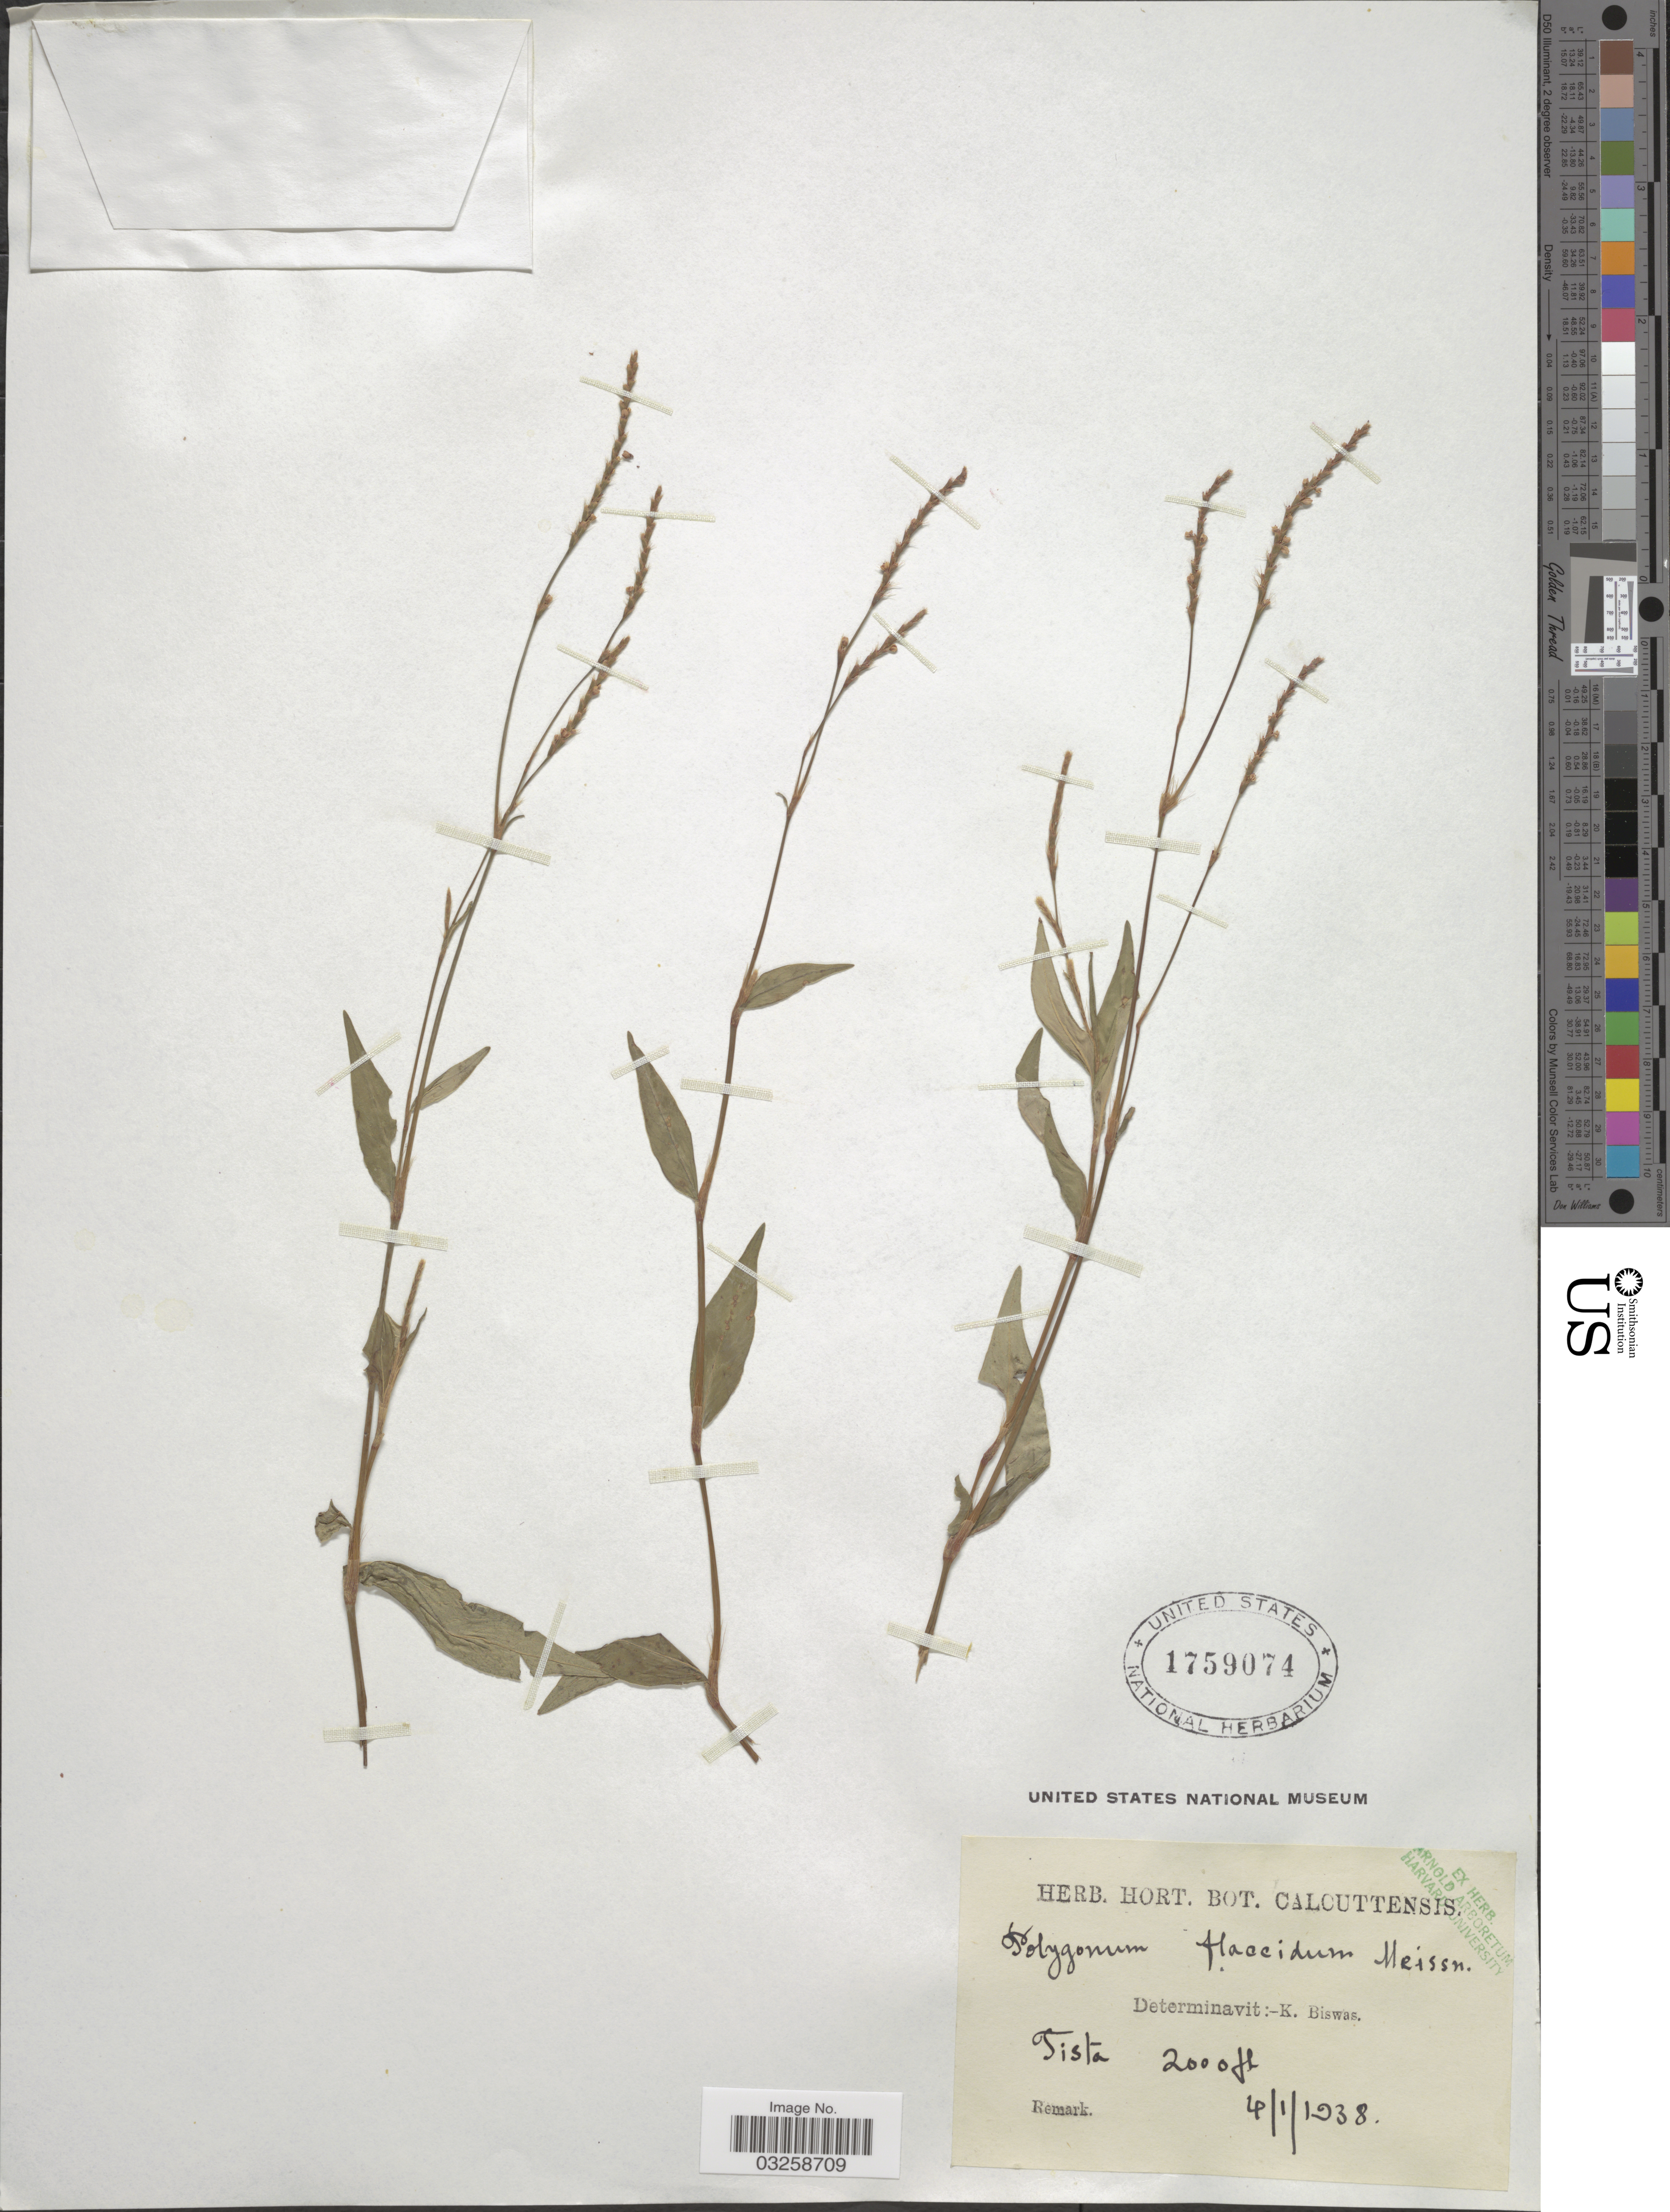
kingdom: Plantae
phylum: Tracheophyta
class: Magnoliopsida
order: Caryophyllales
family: Polygonaceae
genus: Polygonum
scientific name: Polygonum hydropiper var. flaccidum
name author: (Meisn.) Steward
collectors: ex herb. horti Calcuttensis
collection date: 1938-01-04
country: India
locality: Tista.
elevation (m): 610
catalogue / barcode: US 1759074